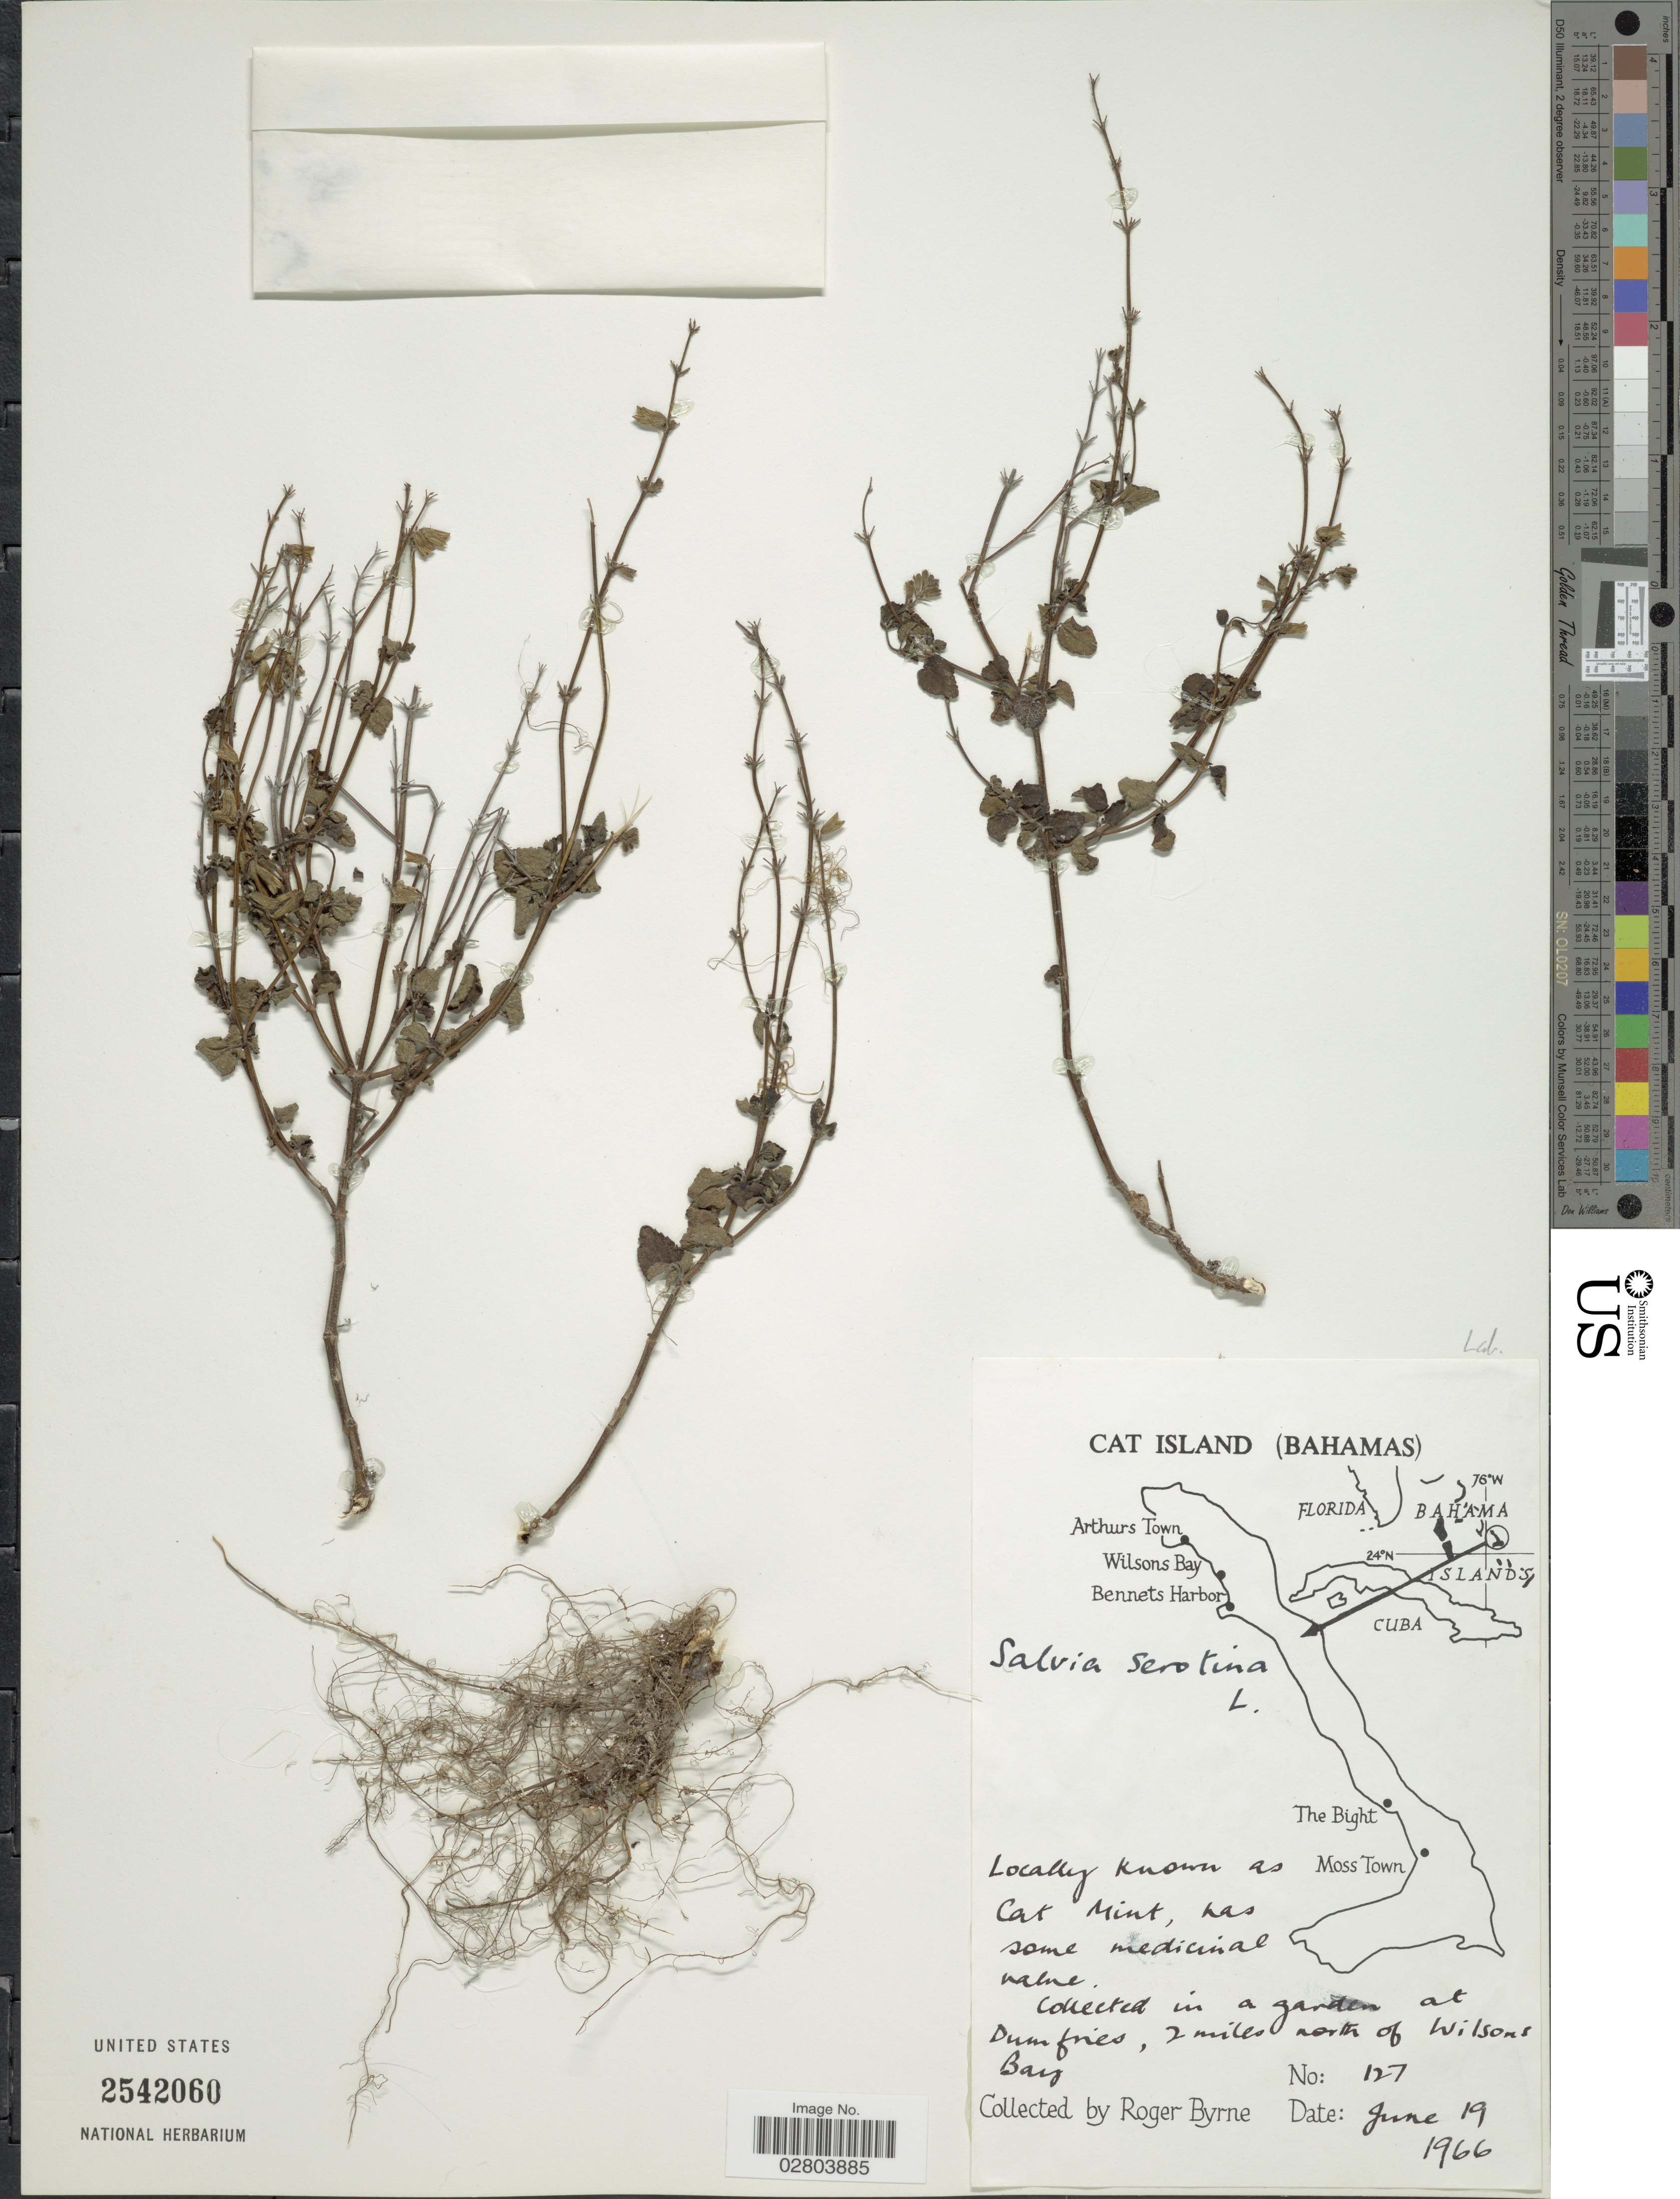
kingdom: Plantae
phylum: Tracheophyta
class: Magnoliopsida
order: Lamiales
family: Lamiaceae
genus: Salvia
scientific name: Salvia serotina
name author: L.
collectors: R. Byrne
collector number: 127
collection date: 1966-06-19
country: Bahamas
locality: Cat Island. In a garden at Dunfies, 2 miles north of Wilsons Bay.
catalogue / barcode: US 2542060